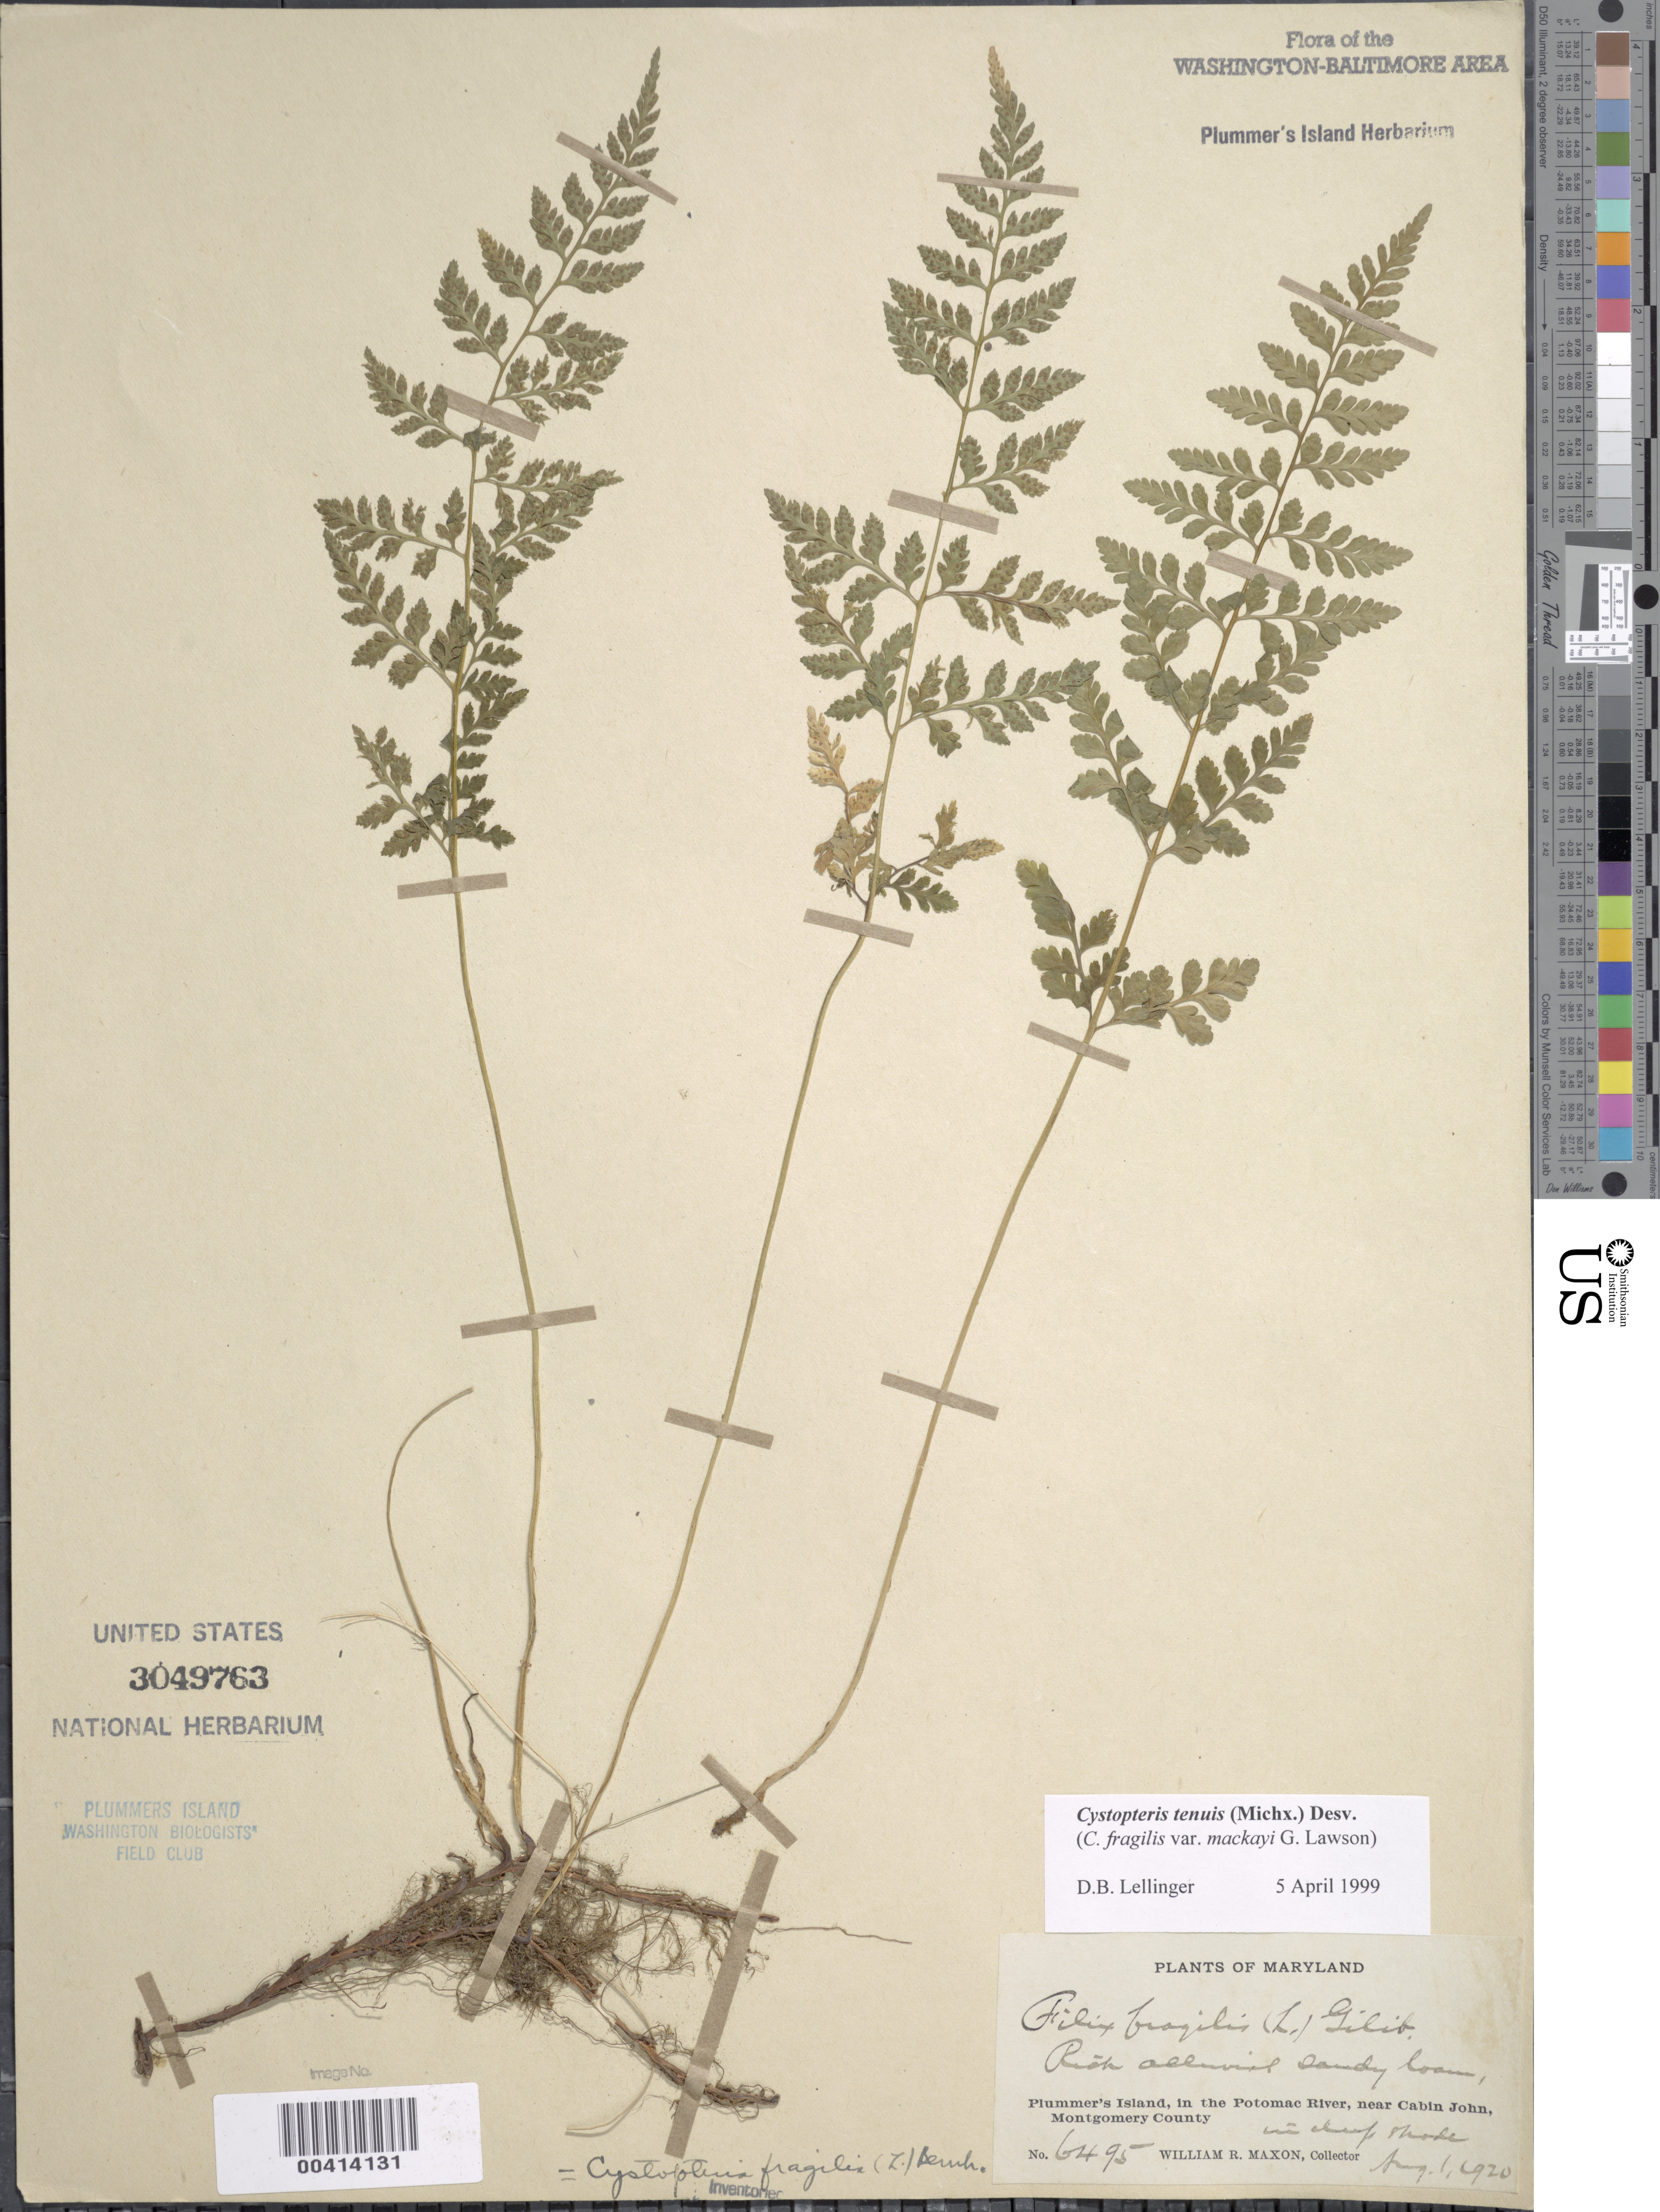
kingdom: Plantae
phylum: Tracheophyta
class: Polypodiopsida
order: Polypodiales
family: Cystopteridaceae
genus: Cystopteris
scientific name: Cystopteris tenuis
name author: (Michx.) Desv.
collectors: W. R. Maxon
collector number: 6495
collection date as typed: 01 Aug 1920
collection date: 1920-08-01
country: United States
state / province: Maryland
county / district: Montgomery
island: Plummers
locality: Plummer's Island, near Cabin John Plummers Island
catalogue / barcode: US 3049763